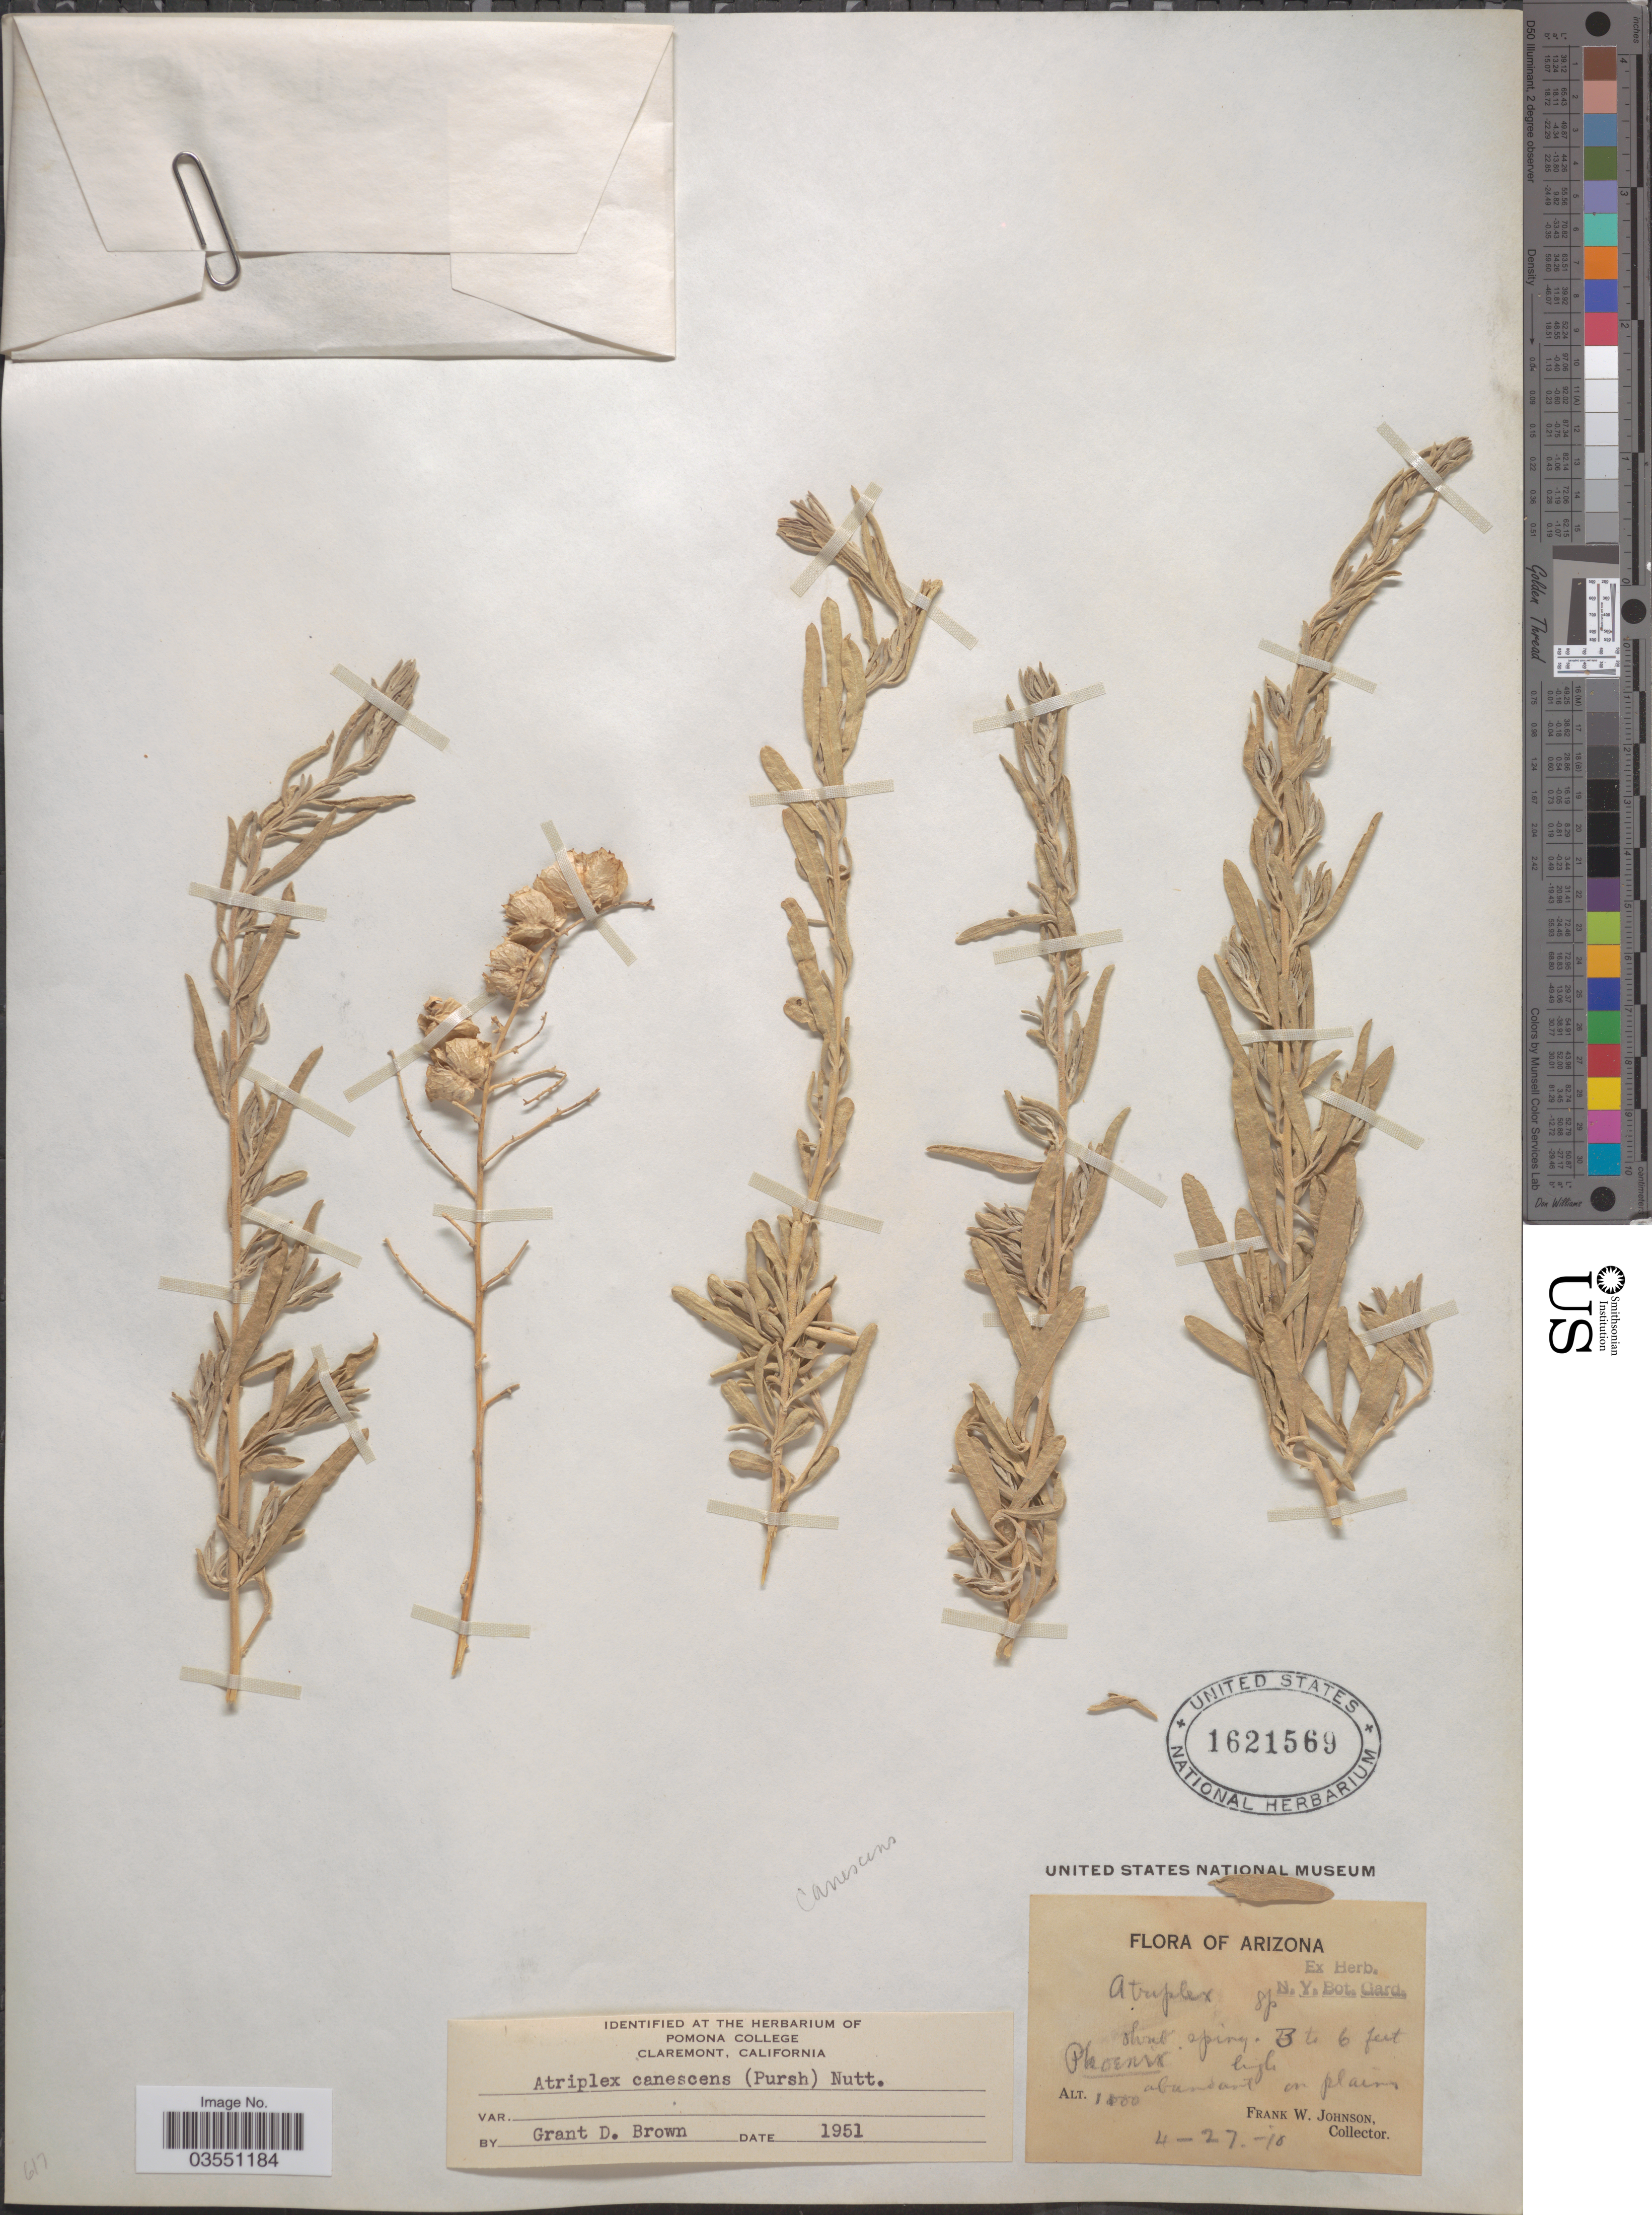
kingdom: Plantae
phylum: Tracheophyta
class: Magnoliopsida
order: Caryophyllales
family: Amaranthaceae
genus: Atriplex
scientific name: Atriplex canescens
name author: (Pursh) Nutt.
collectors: F. W. Johnson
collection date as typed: Transcribed d/m/y: 27/4/10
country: United States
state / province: Arizona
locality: Phoenix.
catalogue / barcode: US 1621569